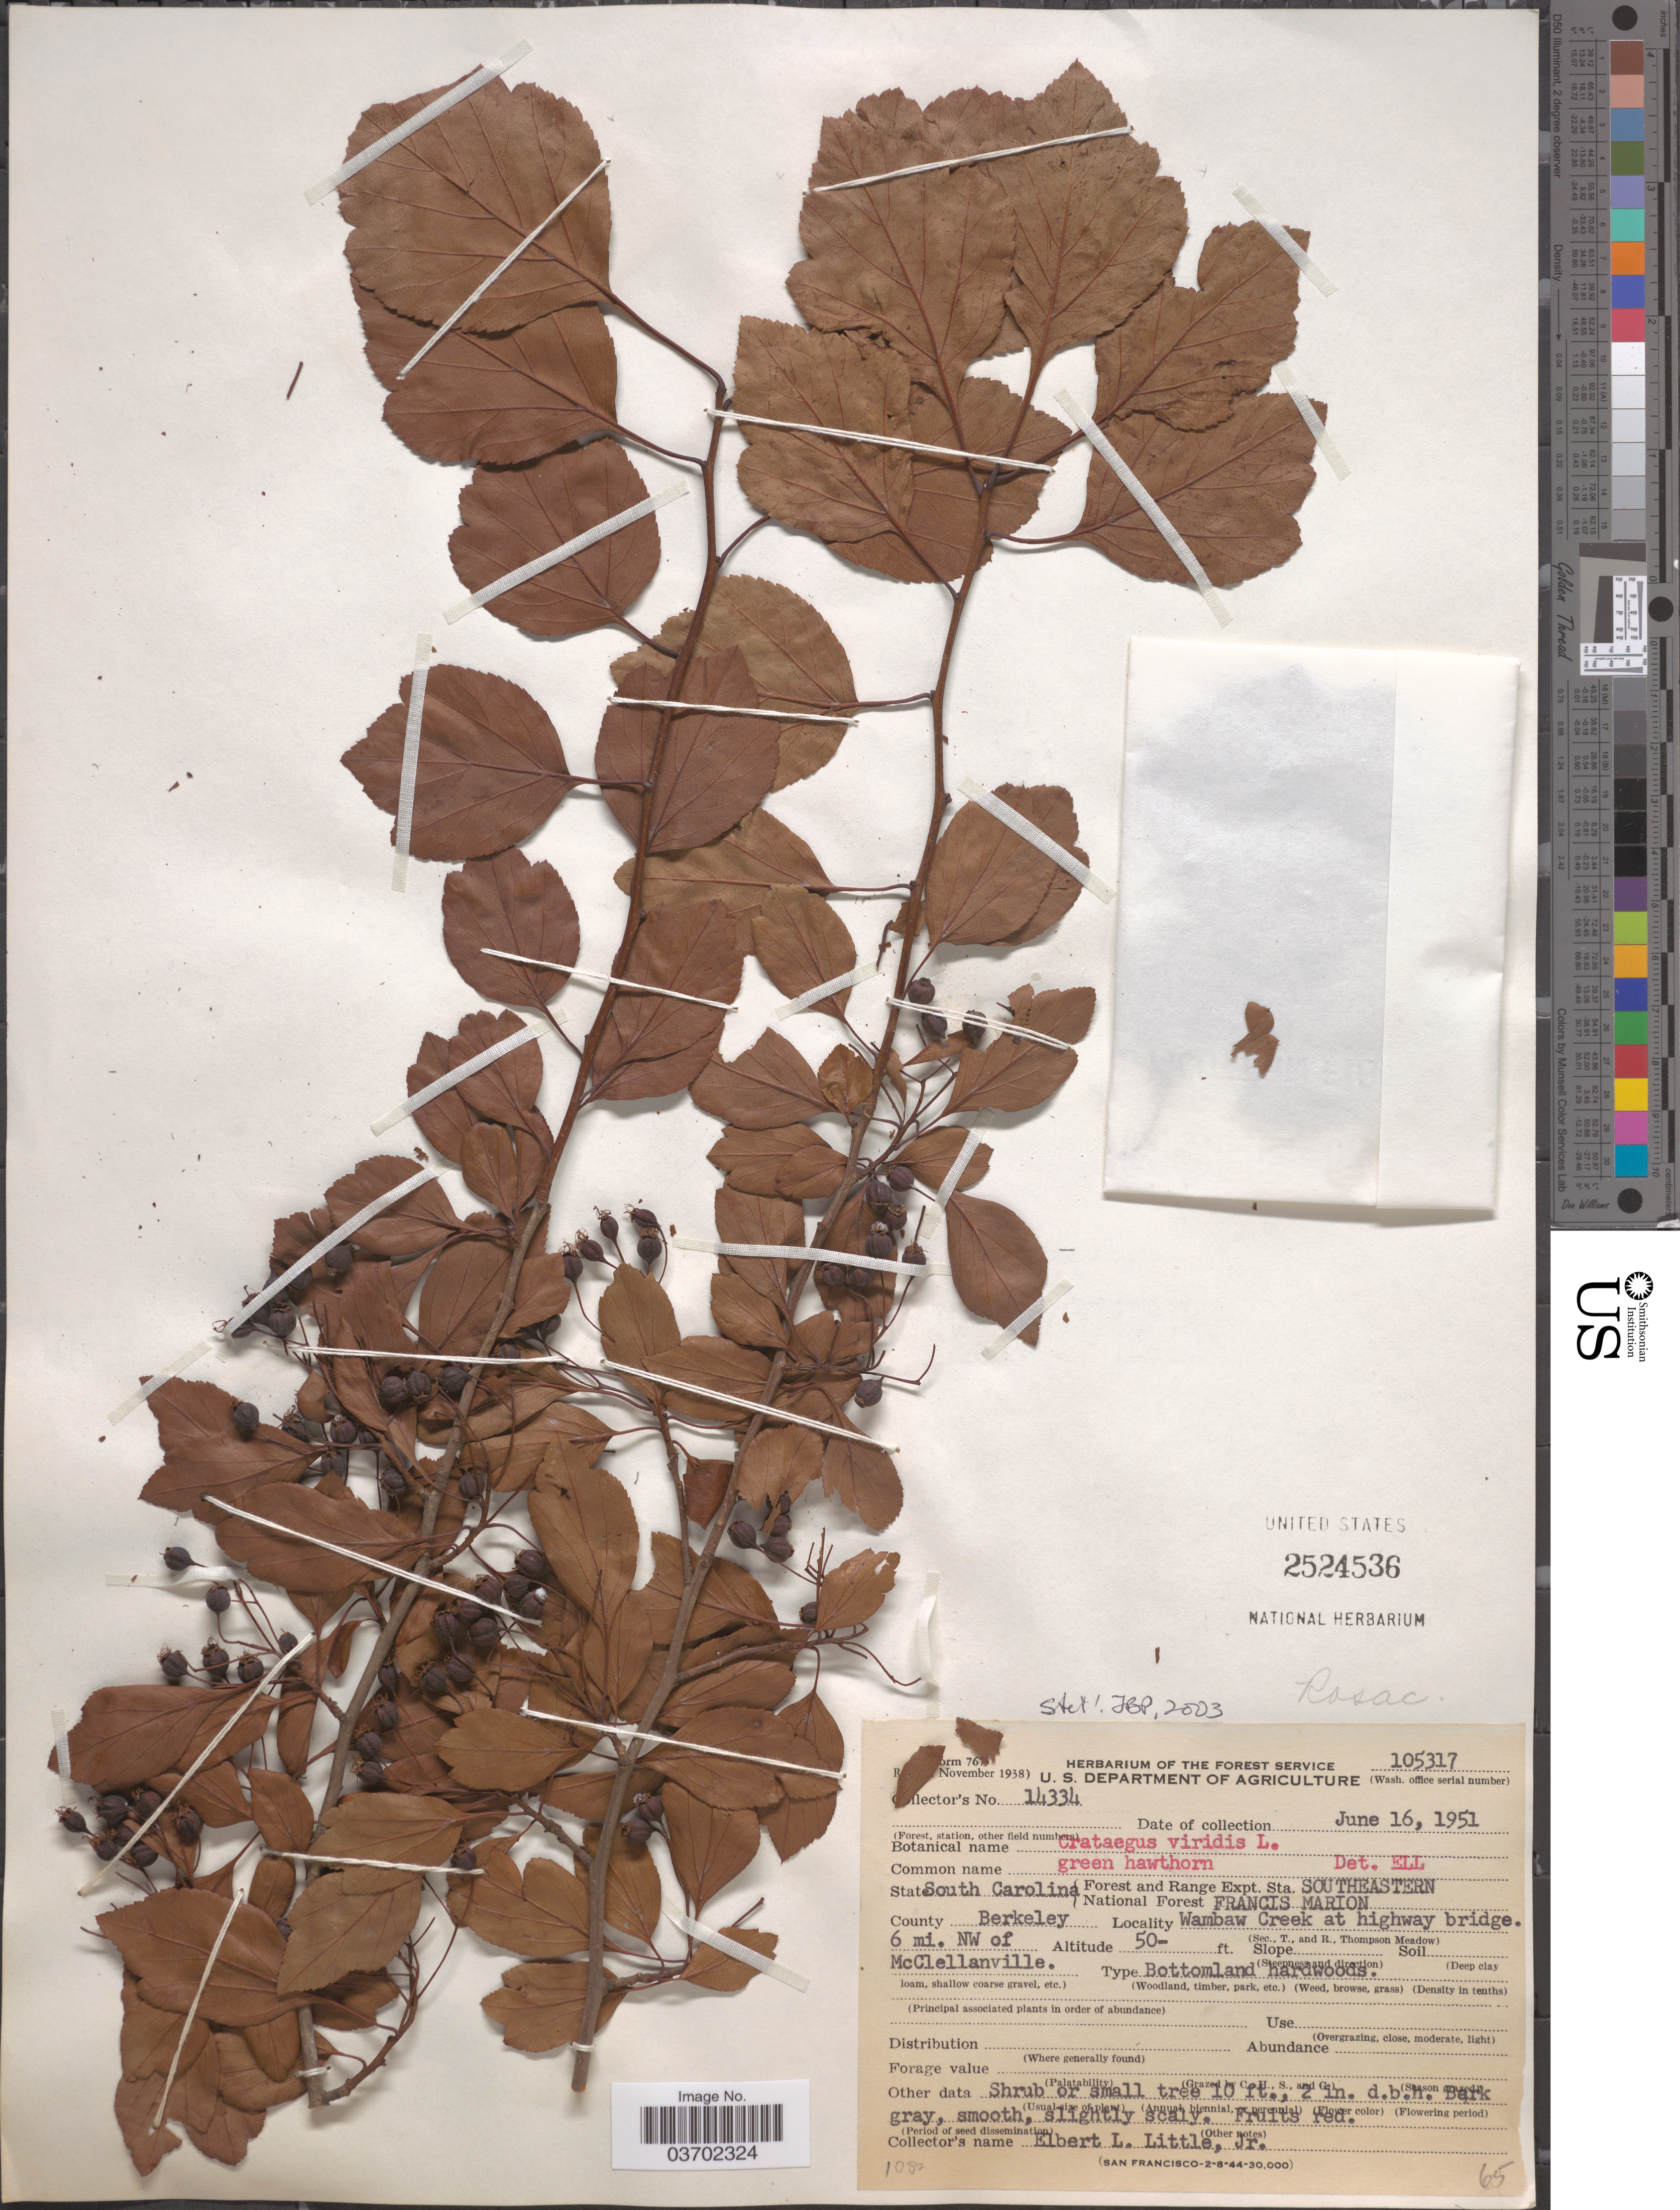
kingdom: Plantae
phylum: Tracheophyta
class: Magnoliopsida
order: Rosales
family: Rosaceae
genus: Crataegus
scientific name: Crataegus viridis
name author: L.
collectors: E. L. Little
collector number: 14334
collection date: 1951-06-16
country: United States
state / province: South Carolina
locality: Forest and Range Expt. Sta. Southeastern. National Forest Francis Marion. County Berkeley. Wambaw Creek at highway bridge. 6mi. NW of McClellanville.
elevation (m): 15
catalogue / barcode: US 2524536